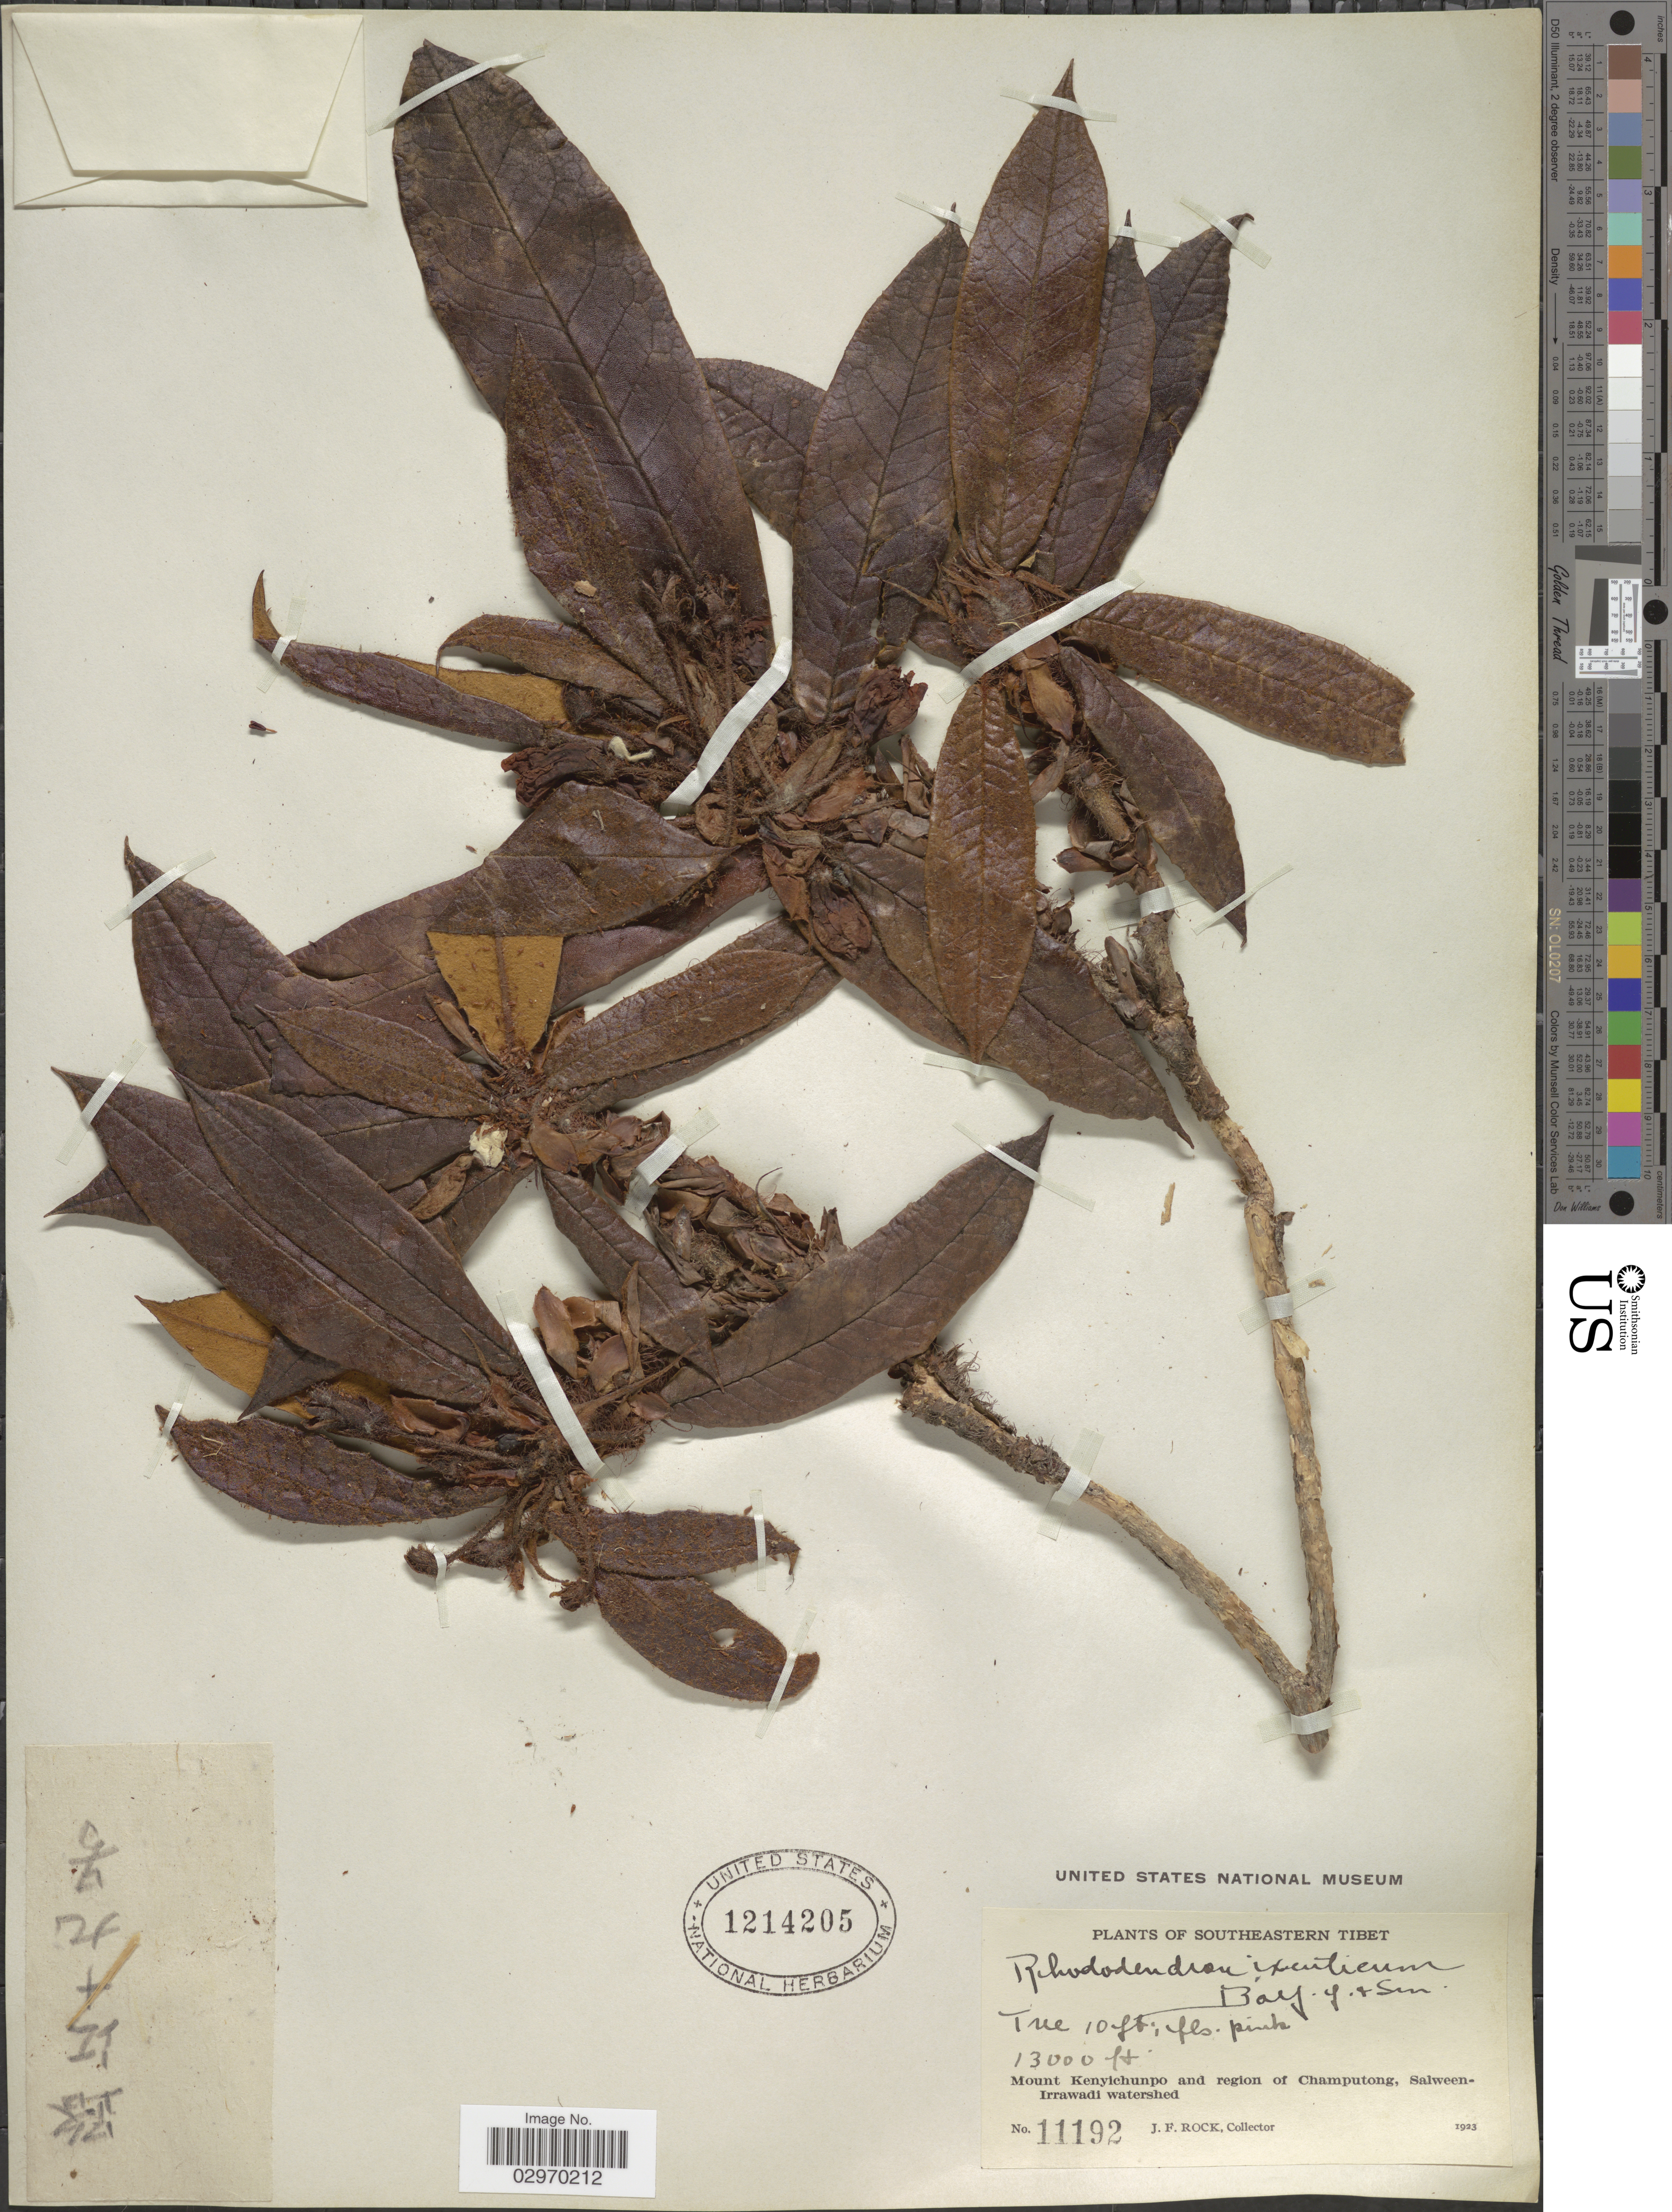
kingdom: Plantae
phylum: Tracheophyta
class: Magnoliopsida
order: Ericales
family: Ericaceae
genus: Rhododendron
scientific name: Rhododendron crinigerum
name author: Franch.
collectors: J. Rock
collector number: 11192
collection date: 1923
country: China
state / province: Xizang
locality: Southeastern Tibet. Mount Kenyichunpo and region of Champutong, Salween-Irrawadi watershed.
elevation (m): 3962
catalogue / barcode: US 1214205